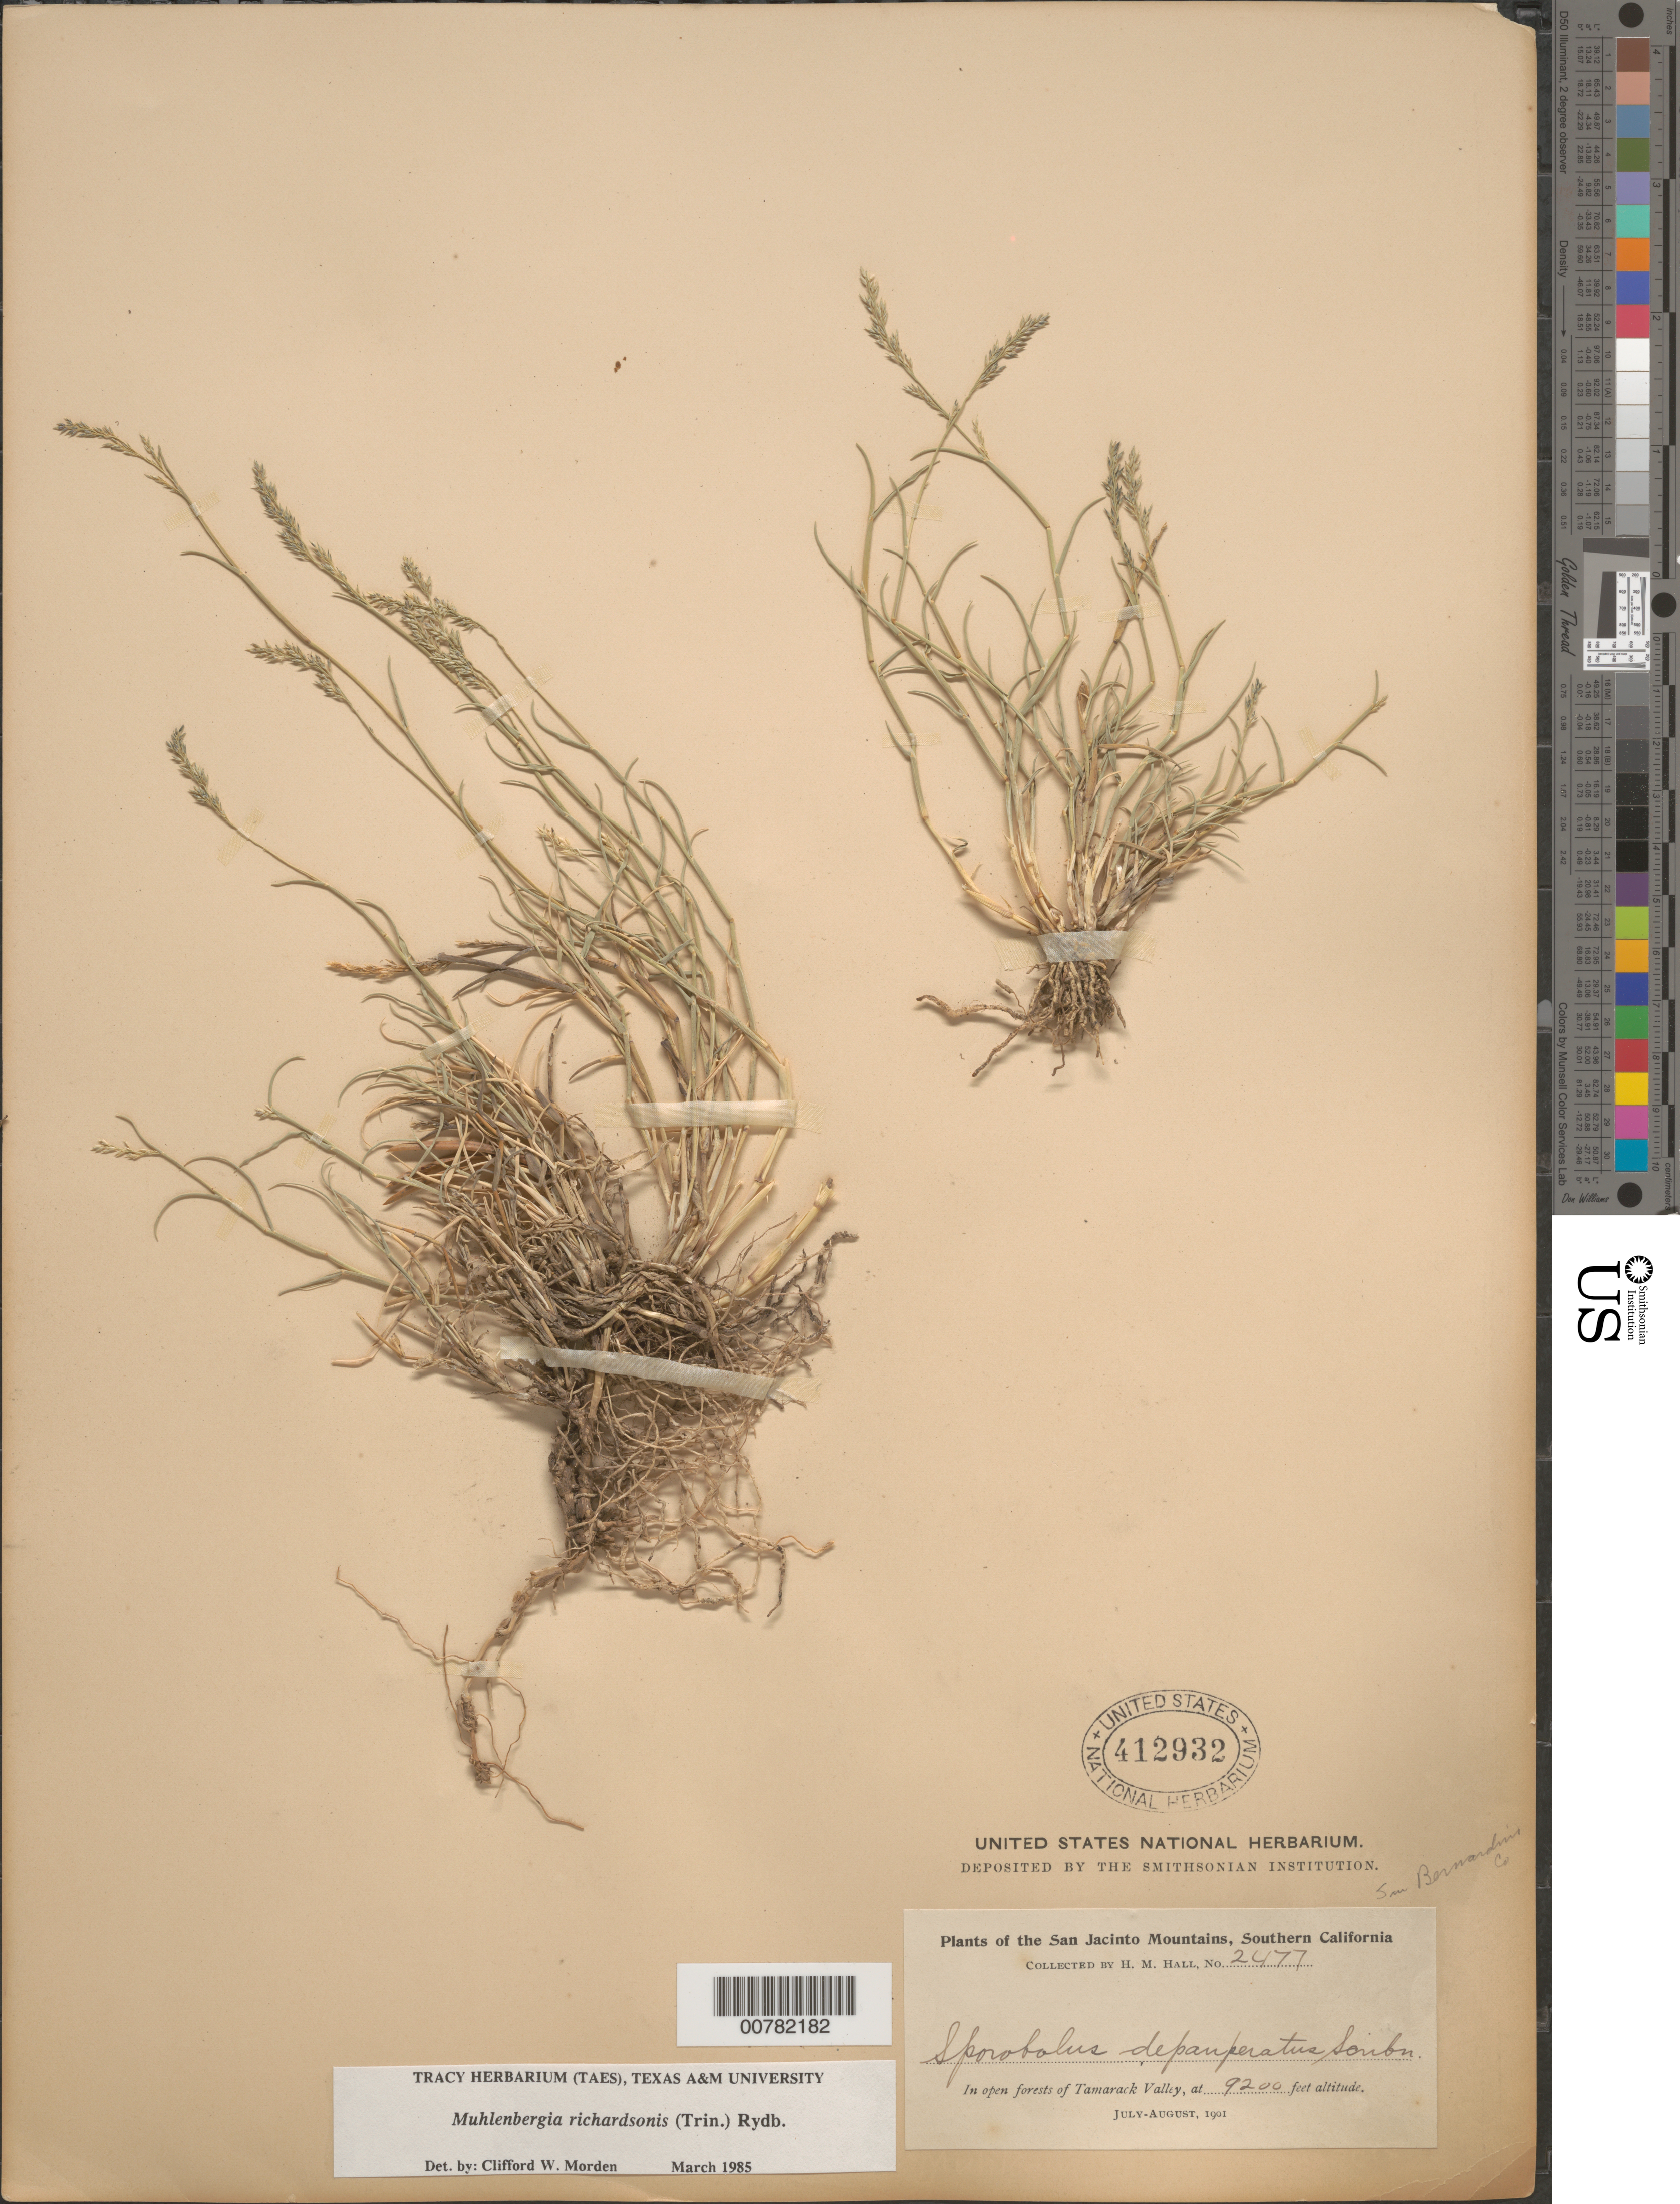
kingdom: Plantae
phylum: Tracheophyta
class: Liliopsida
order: Poales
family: Poaceae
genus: Muhlenbergia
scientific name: Muhlenbergia richardsonis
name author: (Trin.) Rydb.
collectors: H. M. Hall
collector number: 2477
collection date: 1901-07/1901-08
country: United States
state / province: California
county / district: San Bernardino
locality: The San Jacinto Mountains, Southern California. In open forest of Tamarack Valley. San Bernardino Co.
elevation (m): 2804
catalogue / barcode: US 412932